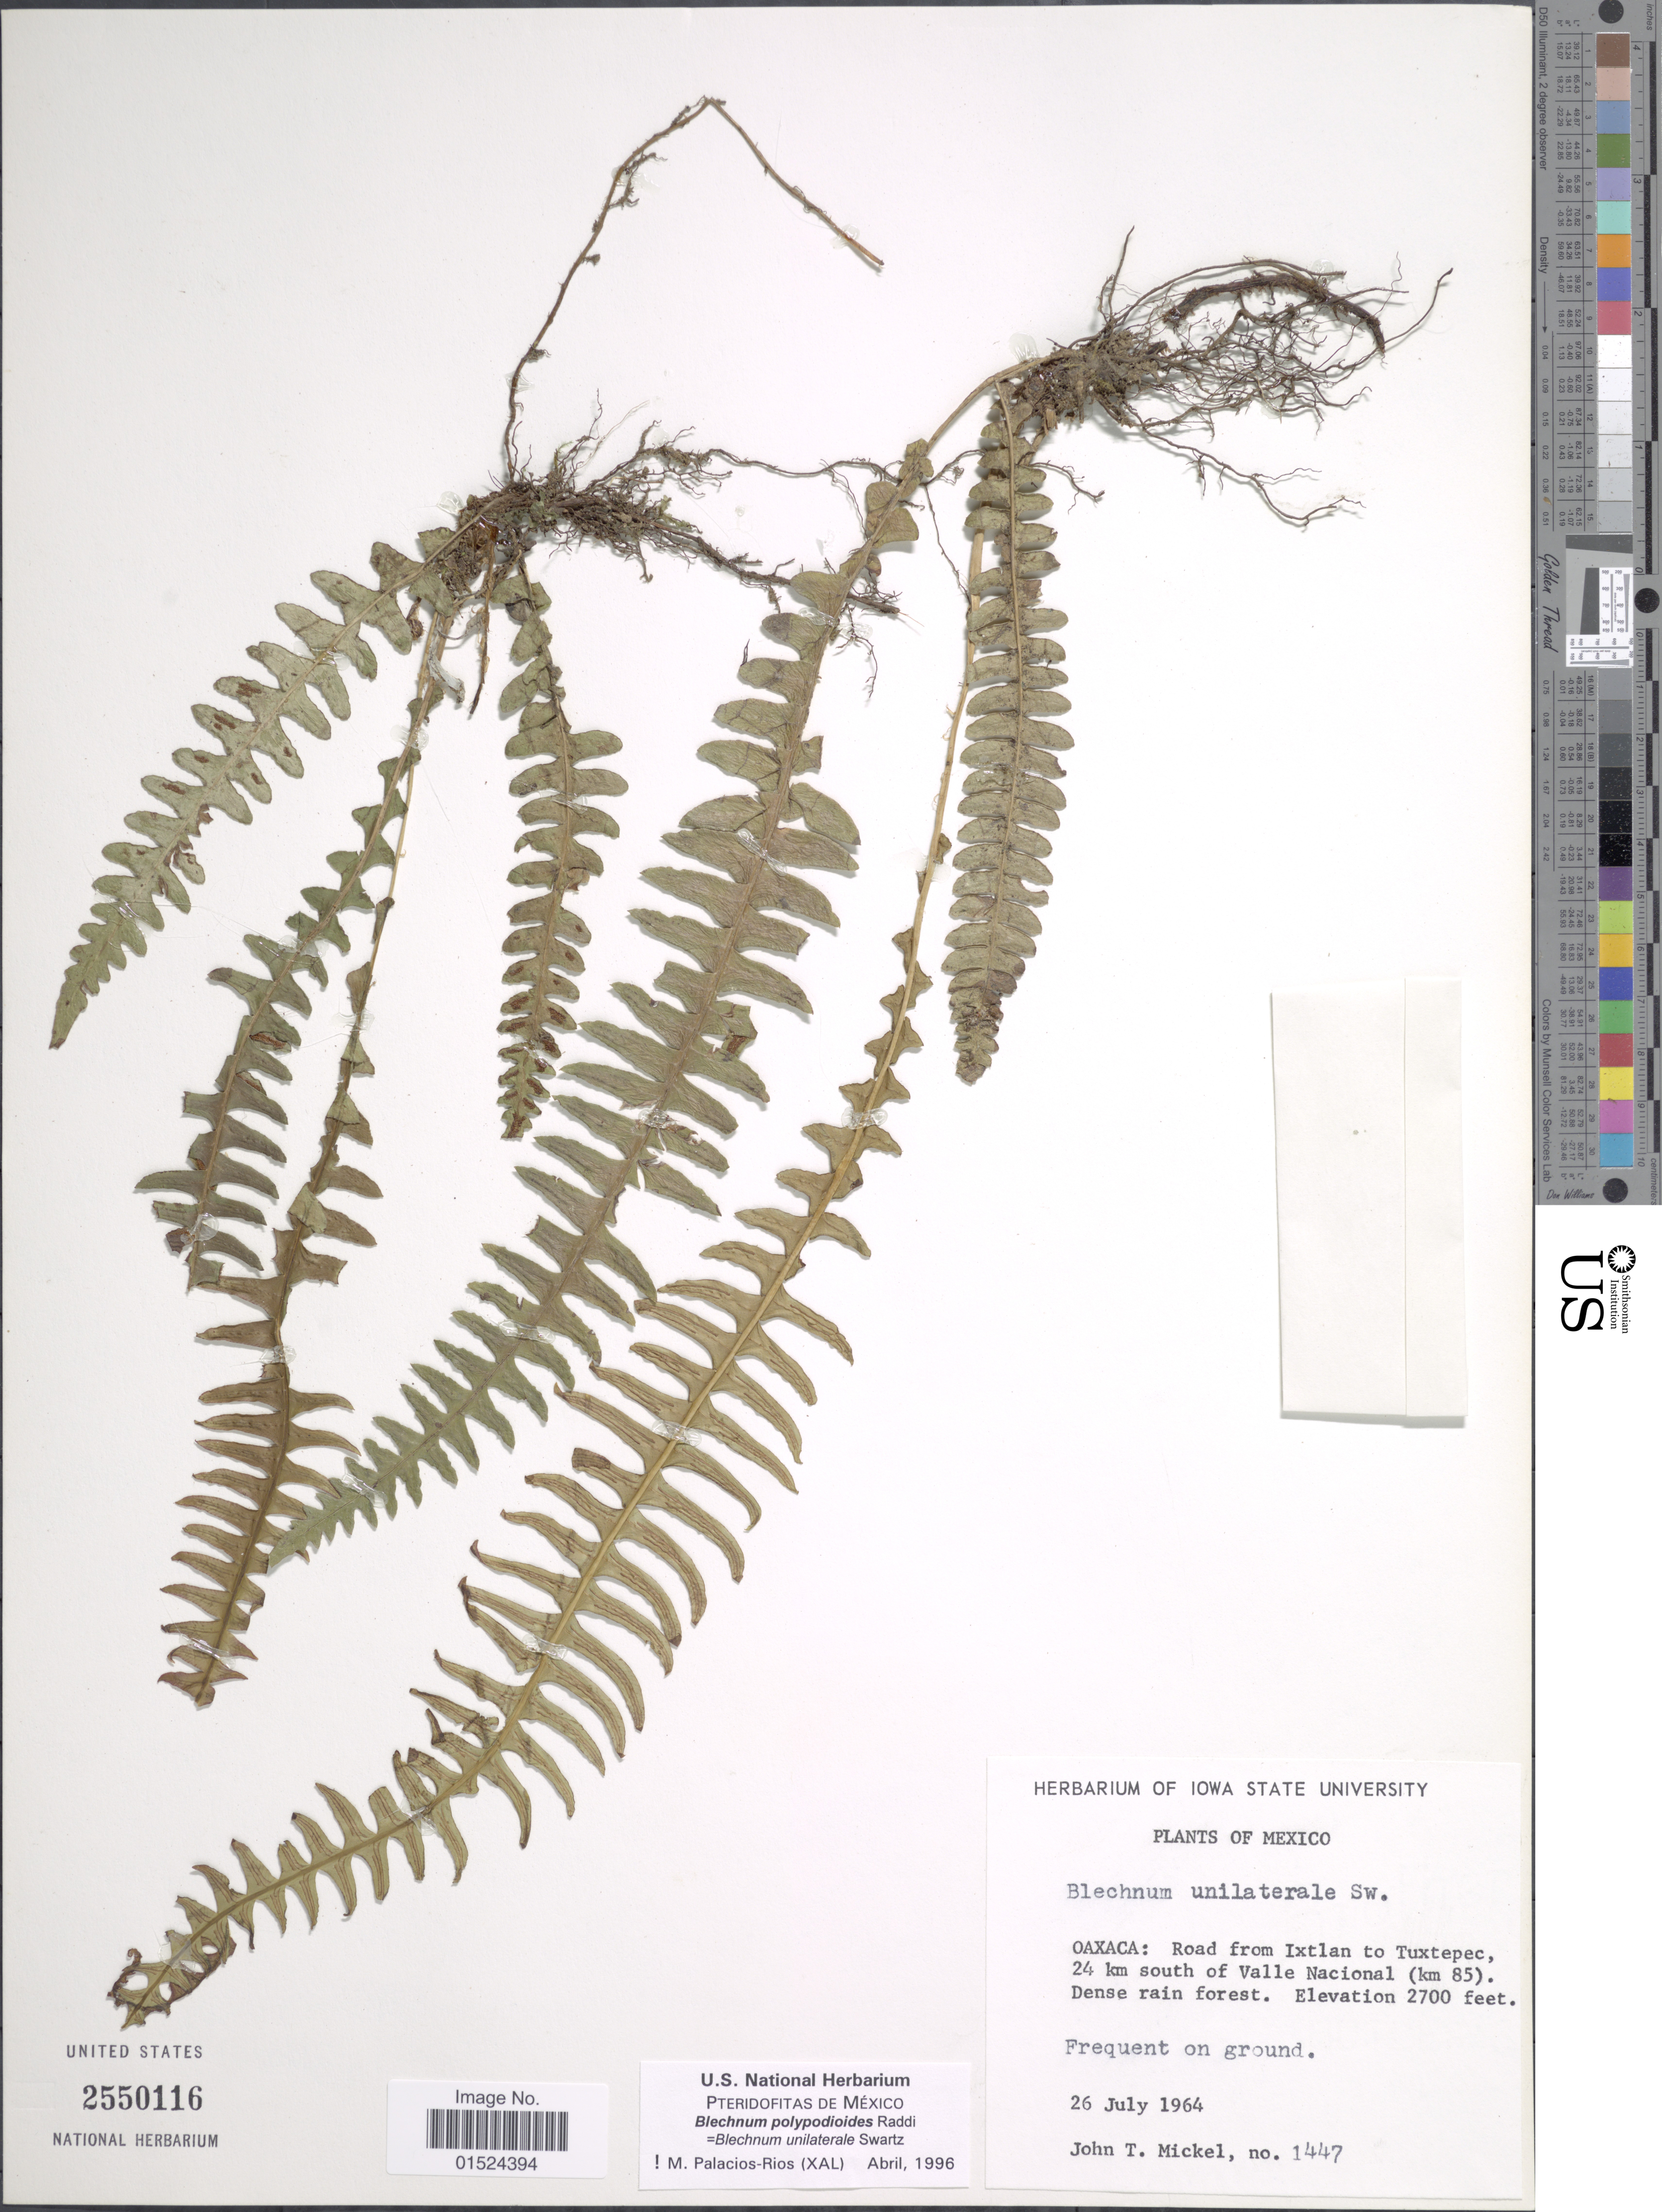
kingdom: Plantae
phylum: Tracheophyta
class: Polypodiopsida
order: Polypodiales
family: Blechnaceae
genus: Blechnum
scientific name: Blechnum polypodioides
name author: Raddi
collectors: J. T. Mickel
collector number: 1447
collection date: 1964-07-26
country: Mexico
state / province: Oaxaca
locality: Road from Ixtlan to Tuxtepec, 24 km south of Valle Nacional (km 85)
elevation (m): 823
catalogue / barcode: US 2550116